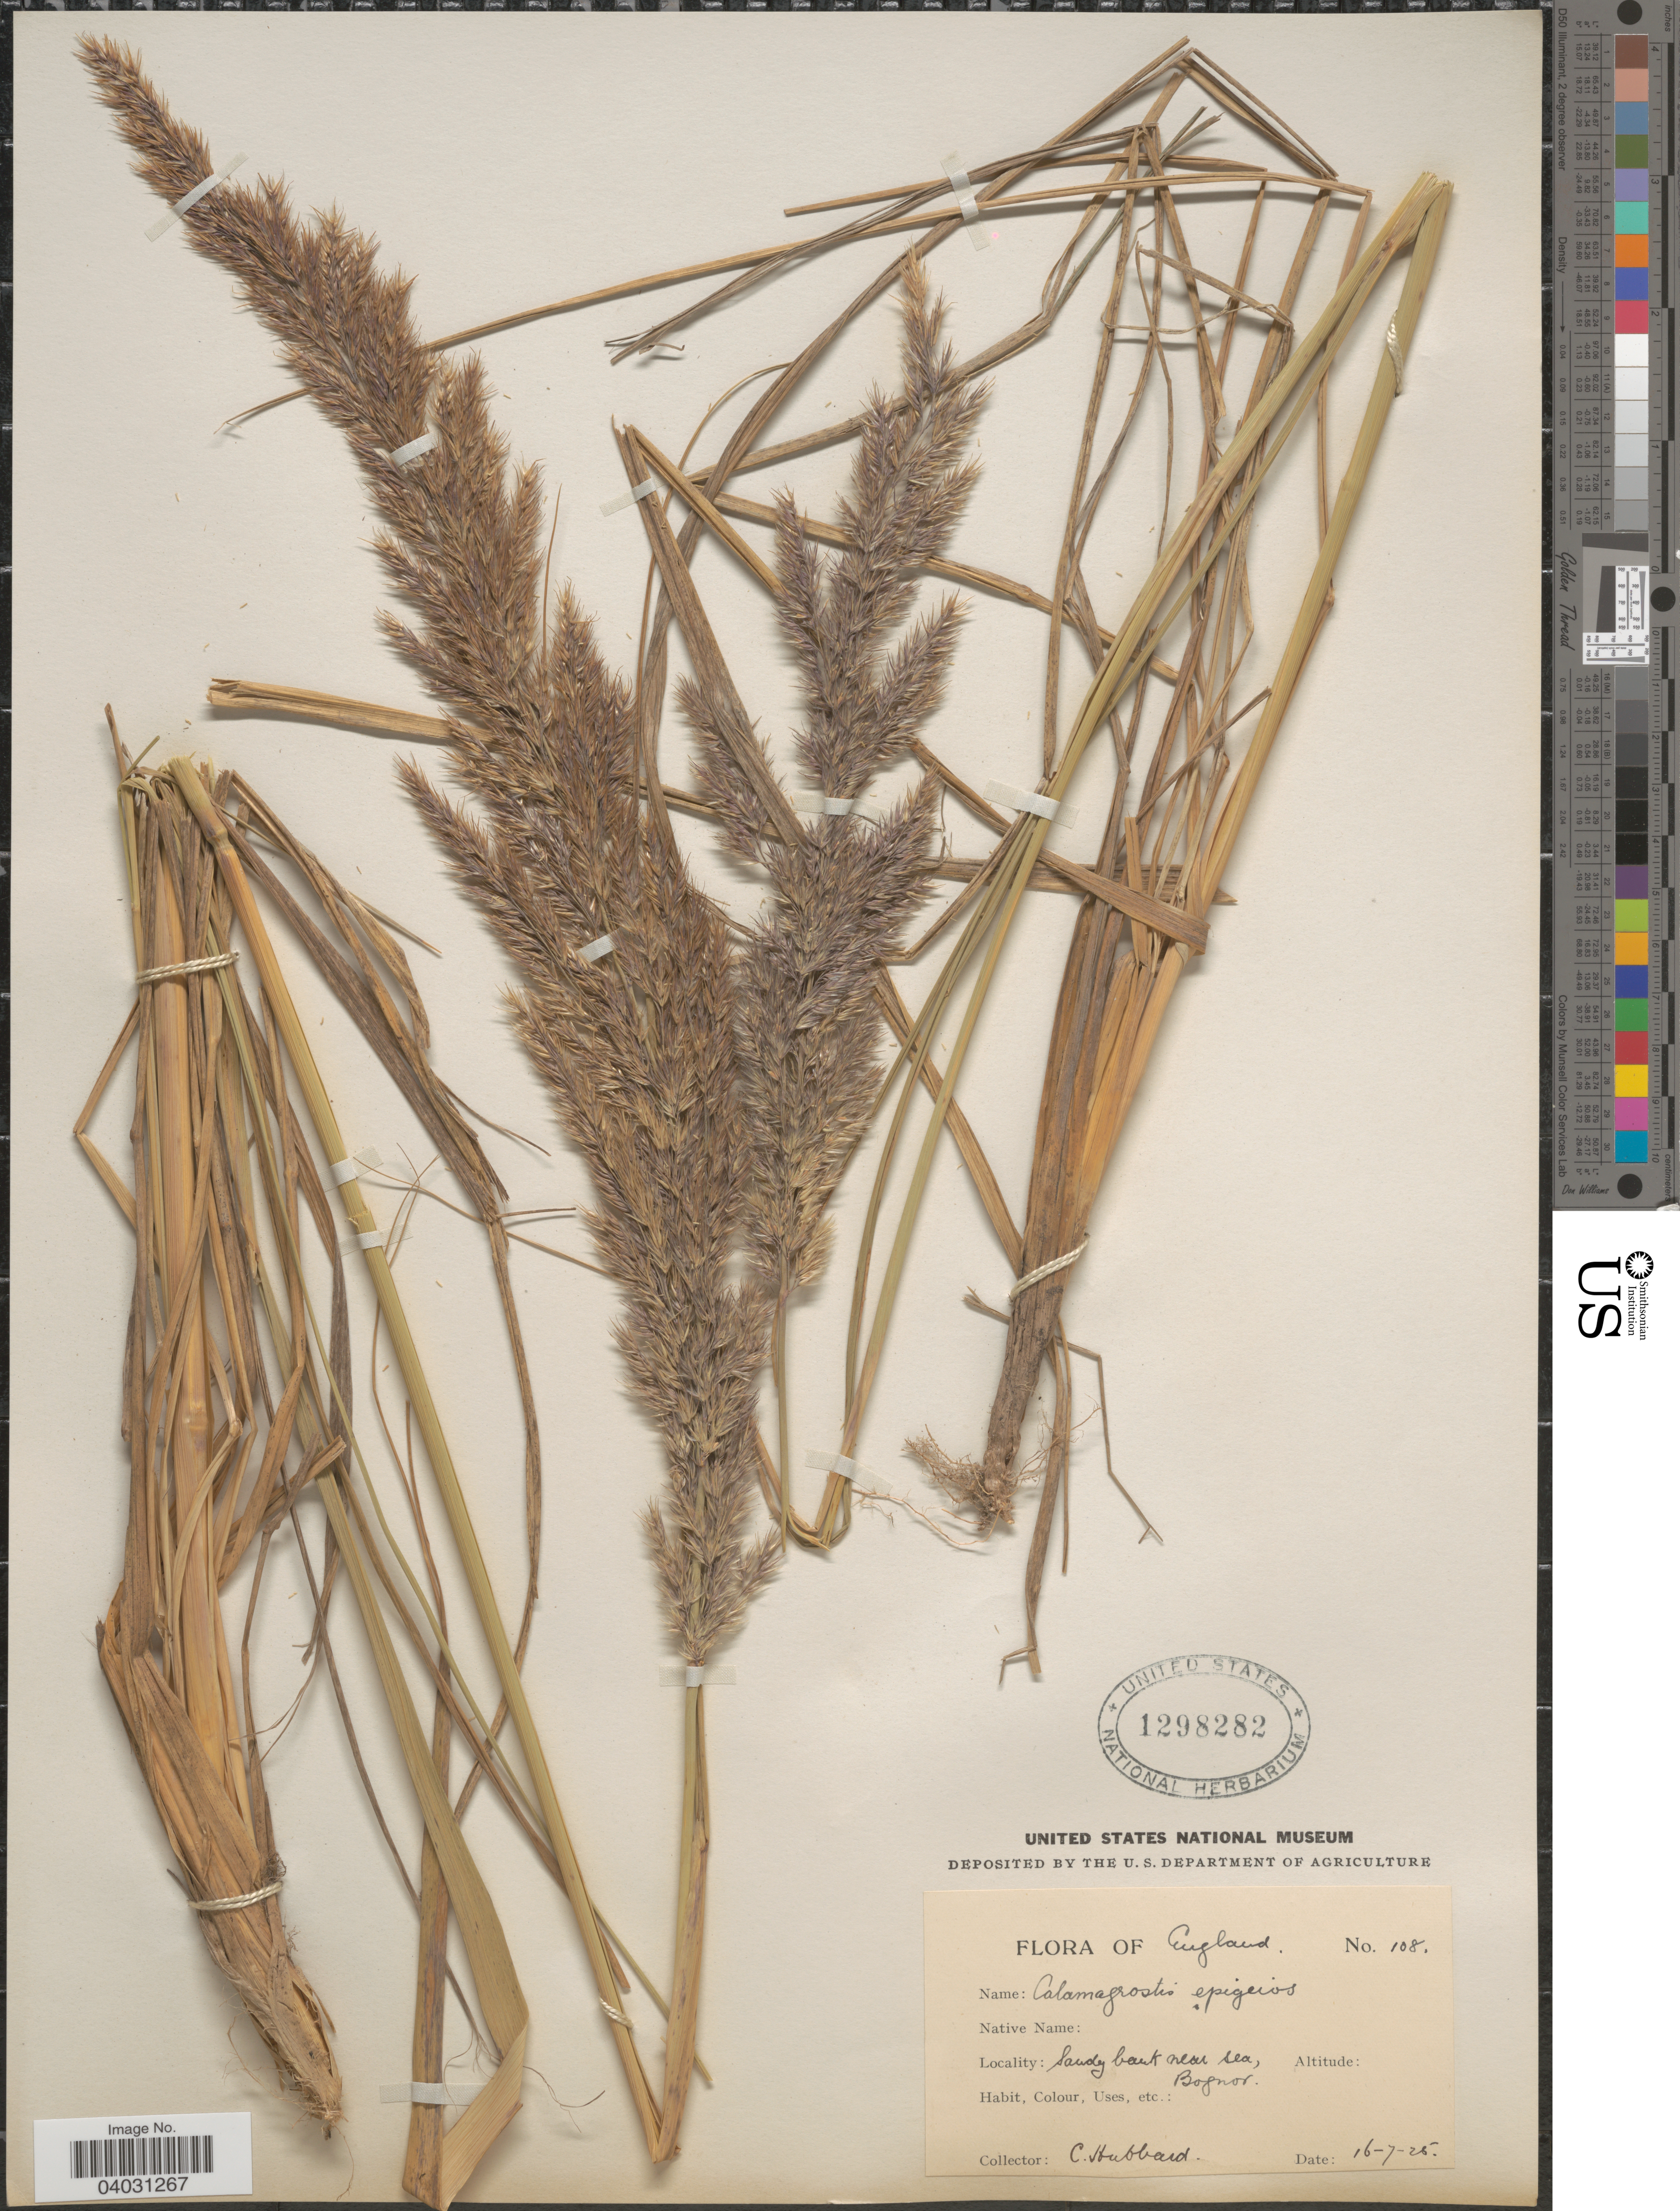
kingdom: Plantae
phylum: Tracheophyta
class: Liliopsida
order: Poales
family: Poaceae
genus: Calamagrostis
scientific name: Calamagrostis epigeios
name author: (L.) Roth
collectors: C. E. Hubbard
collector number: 108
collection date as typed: Transcribed d/m/y: 16/7/25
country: United Kingdom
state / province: England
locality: Sandy bank near sea, Bognor.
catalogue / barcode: US 1298282